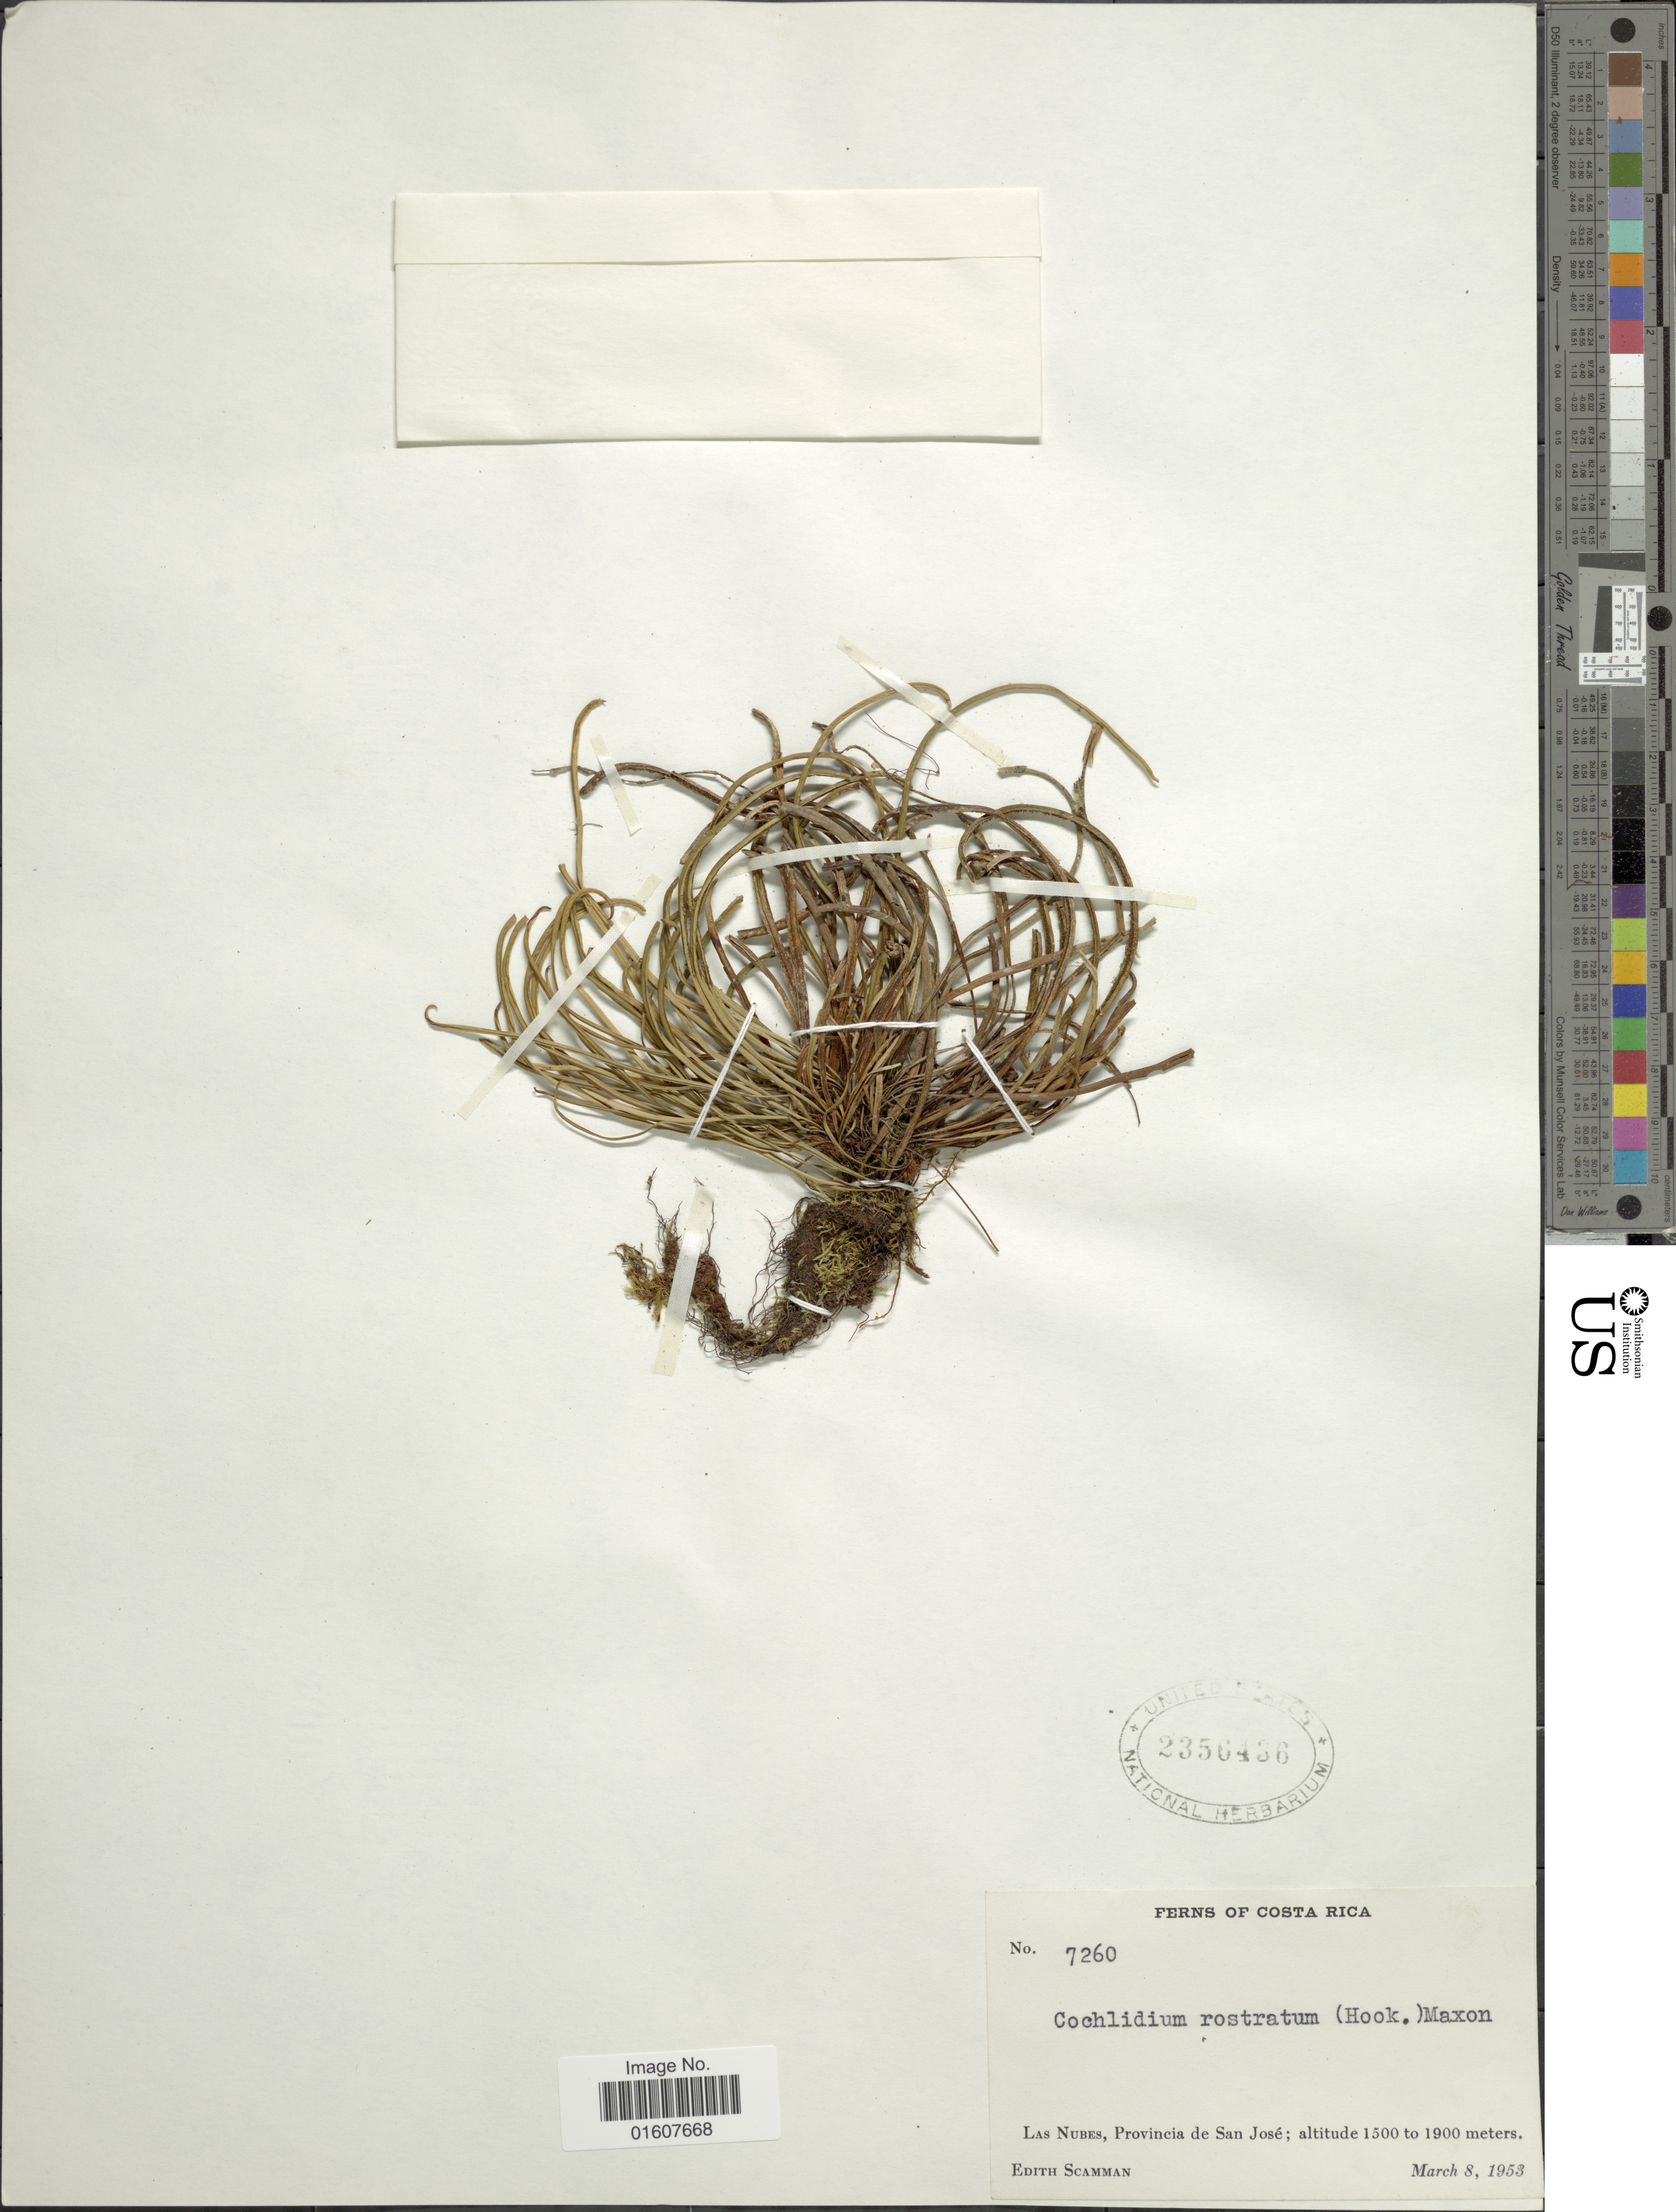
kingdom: Plantae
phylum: Tracheophyta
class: Polypodiopsida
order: Polypodiales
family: Polypodiaceae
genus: Cochlidium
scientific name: Cochlidium rostratum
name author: (Hook.) Maxon ex C. Chr.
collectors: E. Scamman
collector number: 7260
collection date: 1953-03-08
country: Costa Rica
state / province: San José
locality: Las Nubes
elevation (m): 1500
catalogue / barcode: US 2356436